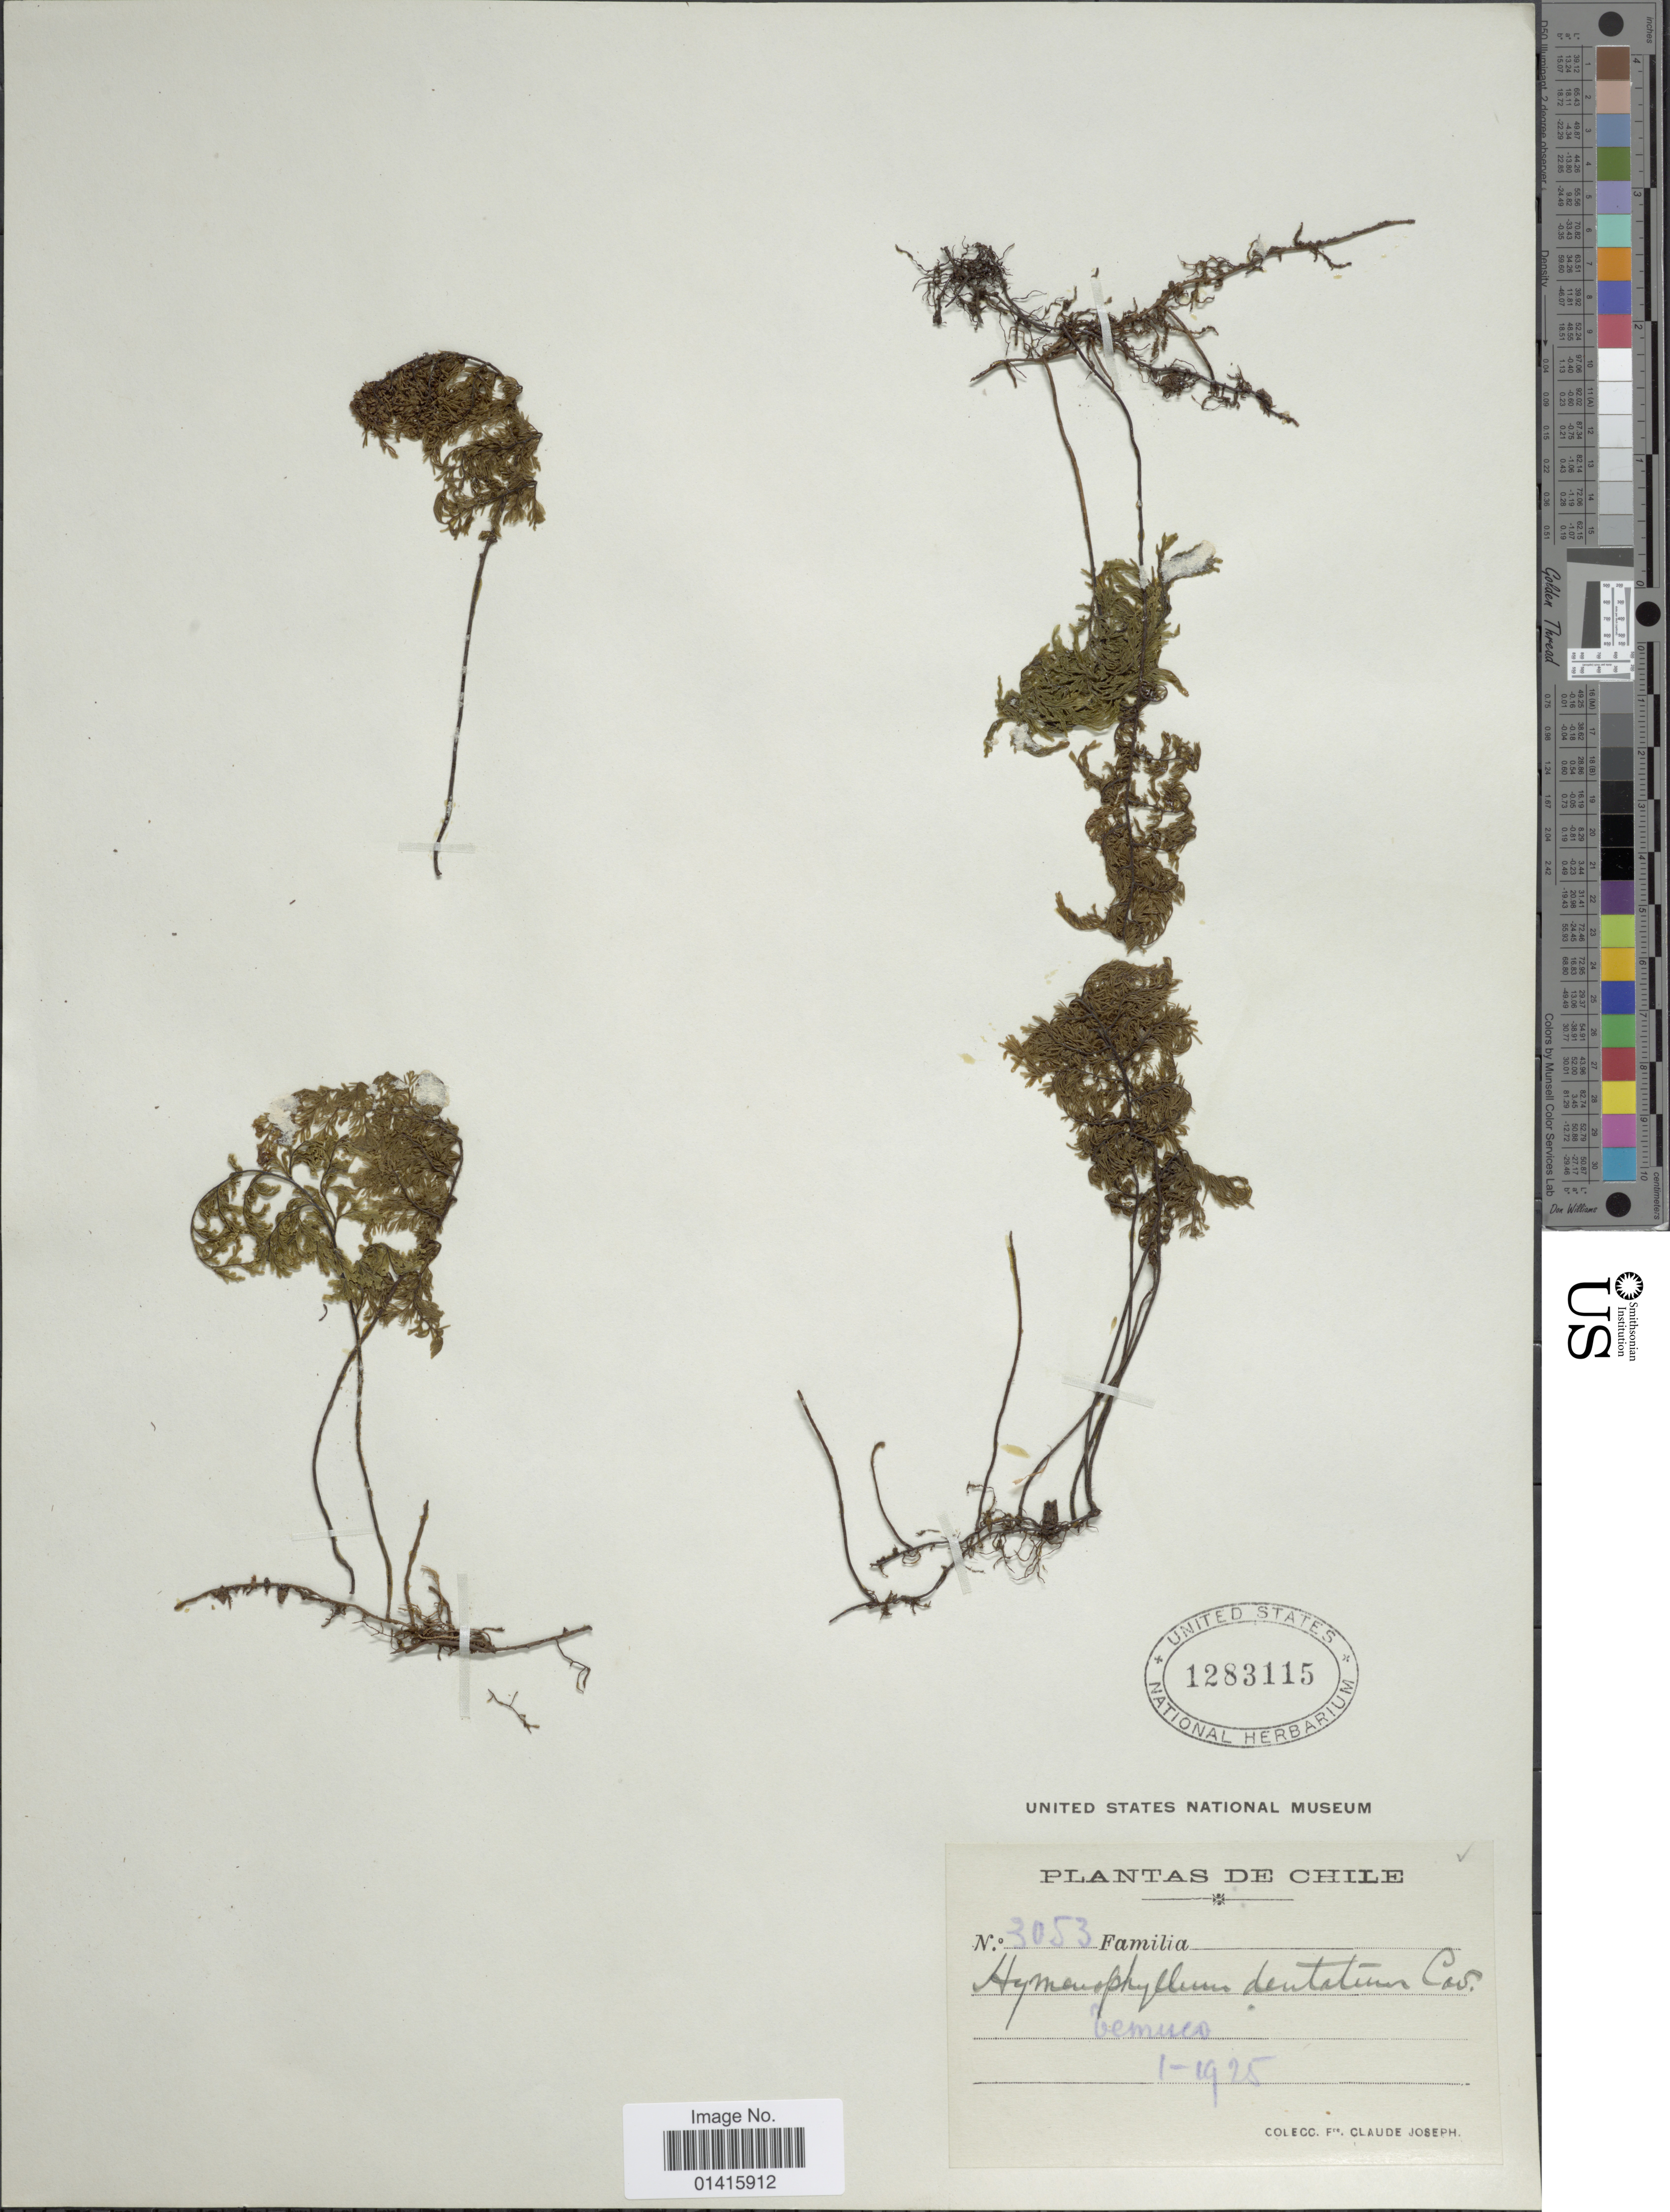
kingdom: Plantae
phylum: Tracheophyta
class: Polypodiopsida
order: Hymenophyllales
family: Hymenophyllaceae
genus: Hymenophyllum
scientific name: Hymenophyllum dentatum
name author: Cav.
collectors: Frere Claude Joseph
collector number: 3053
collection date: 1925-01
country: Chile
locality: Ternuco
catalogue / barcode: US 1283115